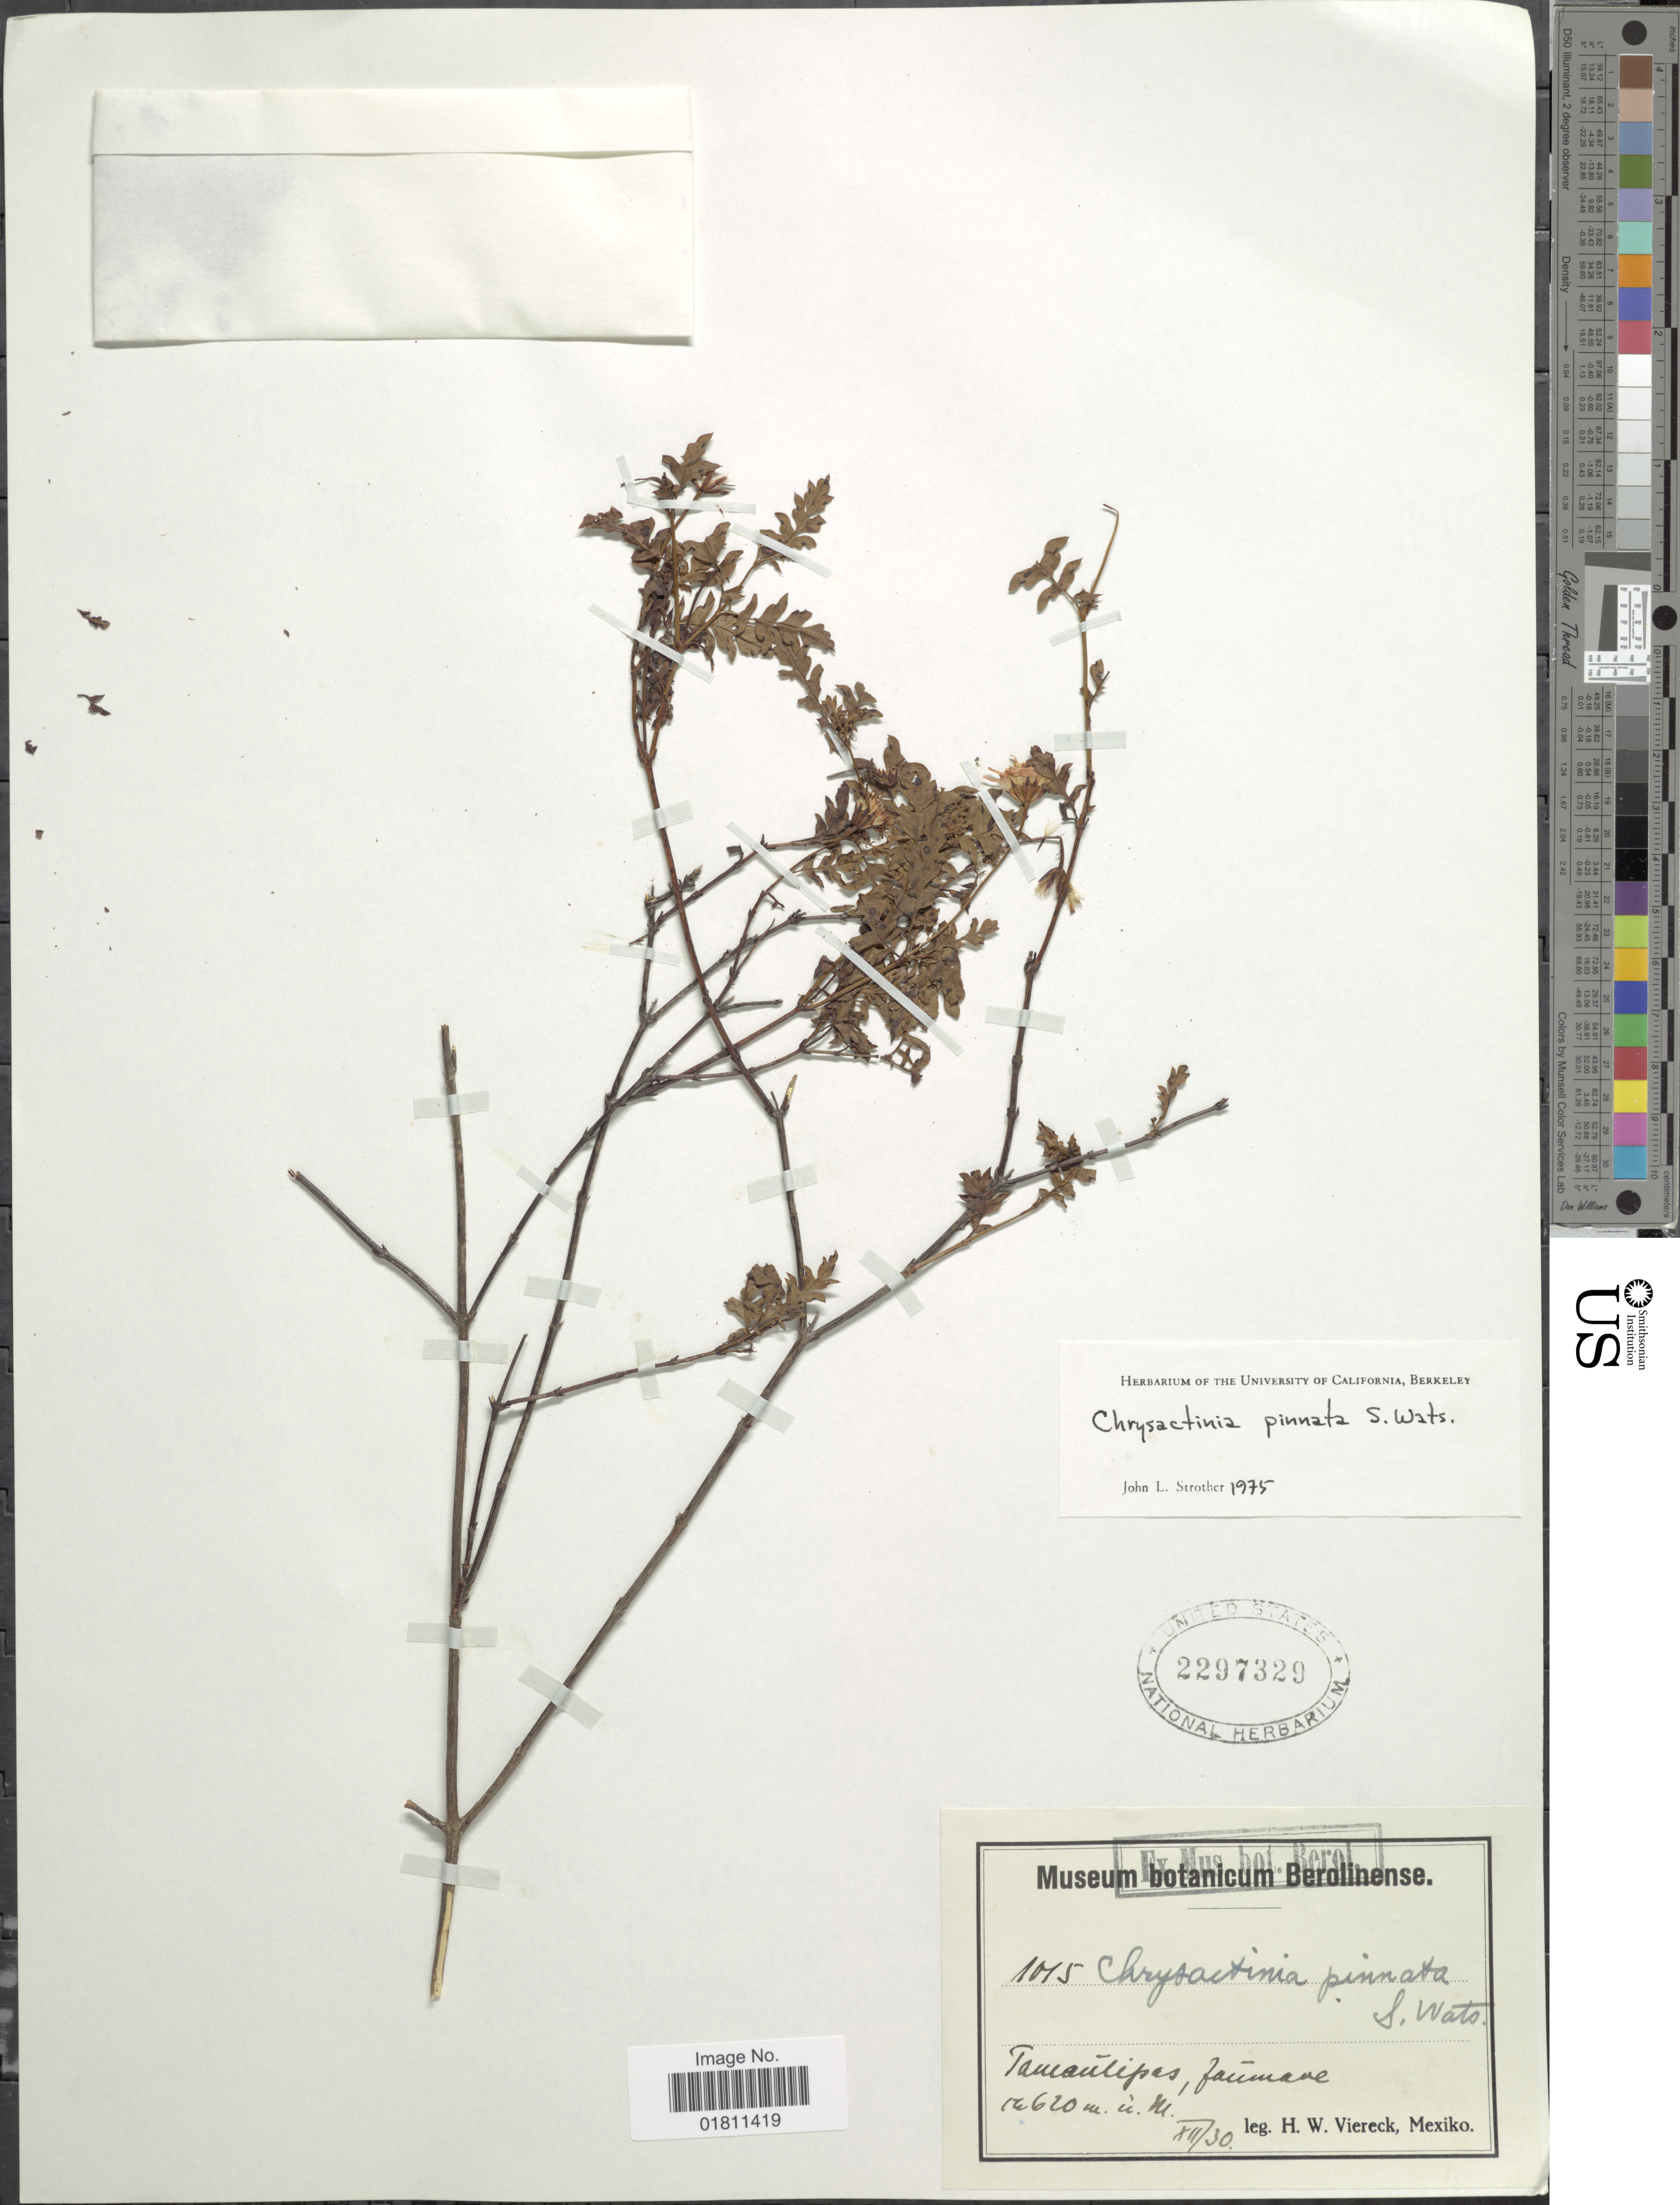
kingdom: Plantae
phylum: Tracheophyta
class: Magnoliopsida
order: Asterales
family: Asteraceae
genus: Chrysactinia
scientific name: Chrysactinia pinnata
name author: S. Watson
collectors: H. W. Viereck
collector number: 1015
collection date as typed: Transcribed d/m/y: /12/30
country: Mexico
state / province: Tamaulipas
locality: Tamaulipas, Jaumave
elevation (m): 620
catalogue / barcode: US 2297329